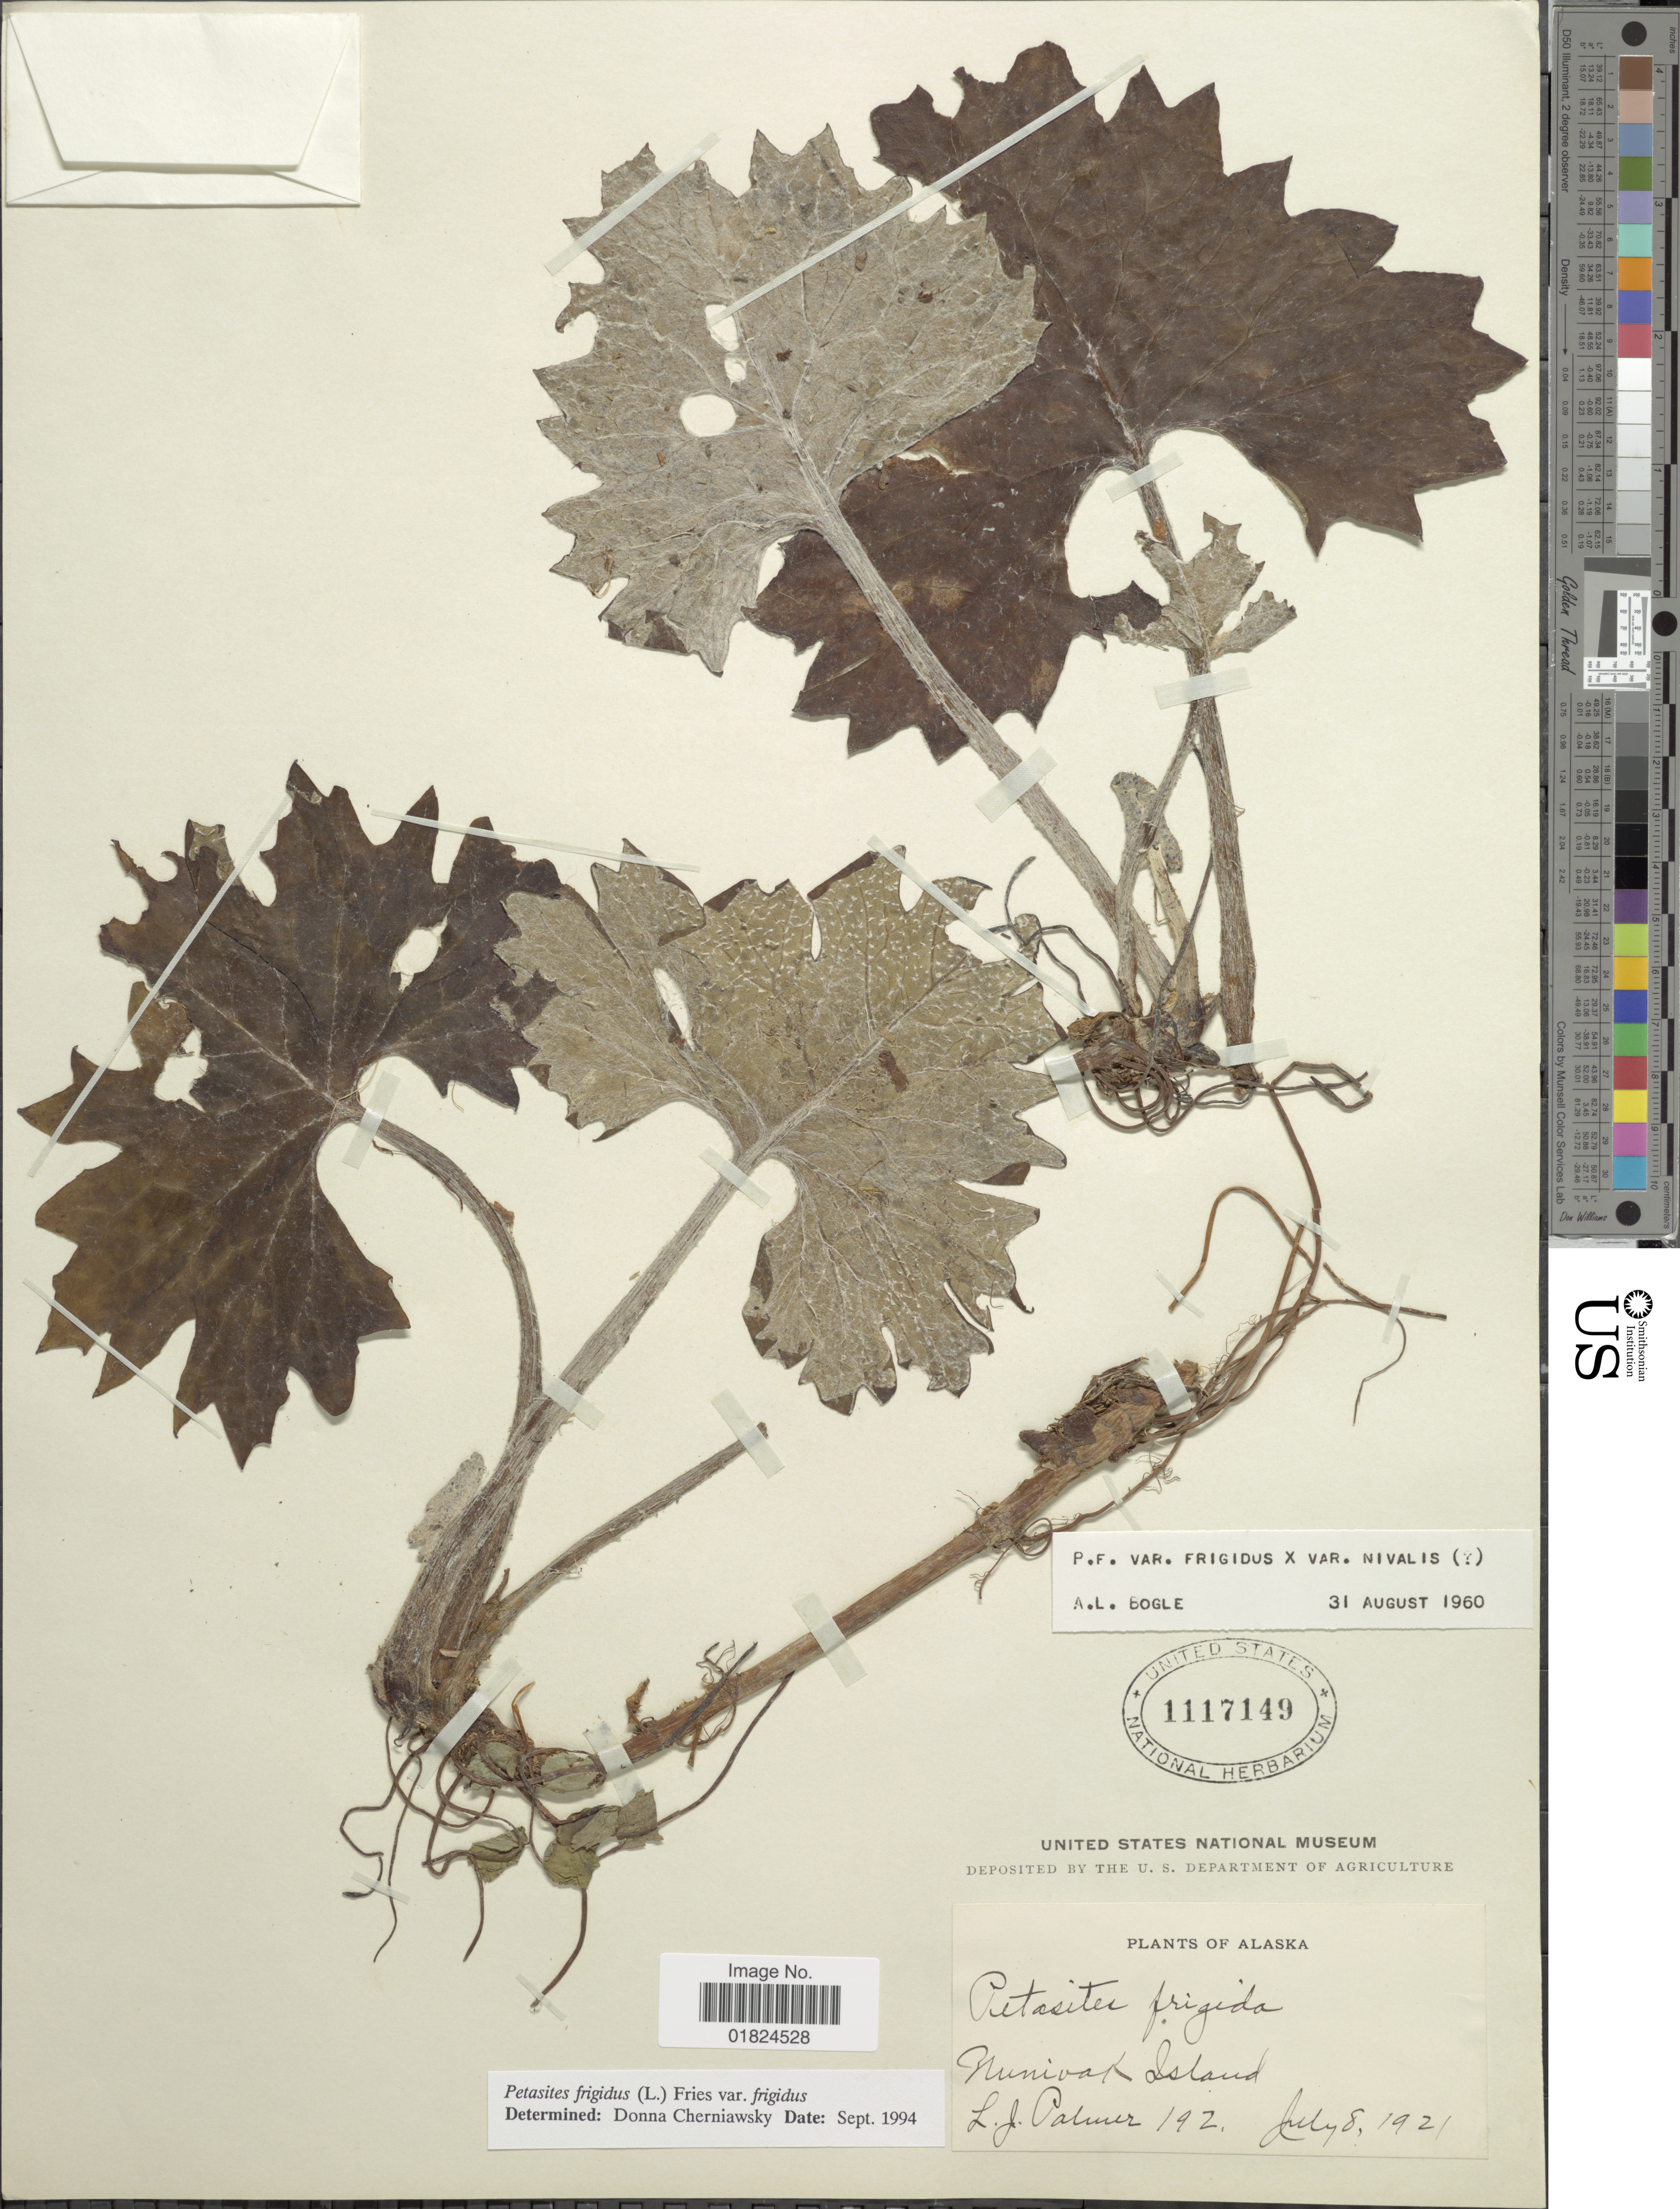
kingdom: Plantae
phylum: Tracheophyta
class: Magnoliopsida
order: Asterales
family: Asteraceae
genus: Petasites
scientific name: Petasites frigidus var. frigidus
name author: (L.) Fr.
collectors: L. J. Palmer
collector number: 192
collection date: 1921-07-08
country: United States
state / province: Alaska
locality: Munivat Island.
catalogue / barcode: US 1117149